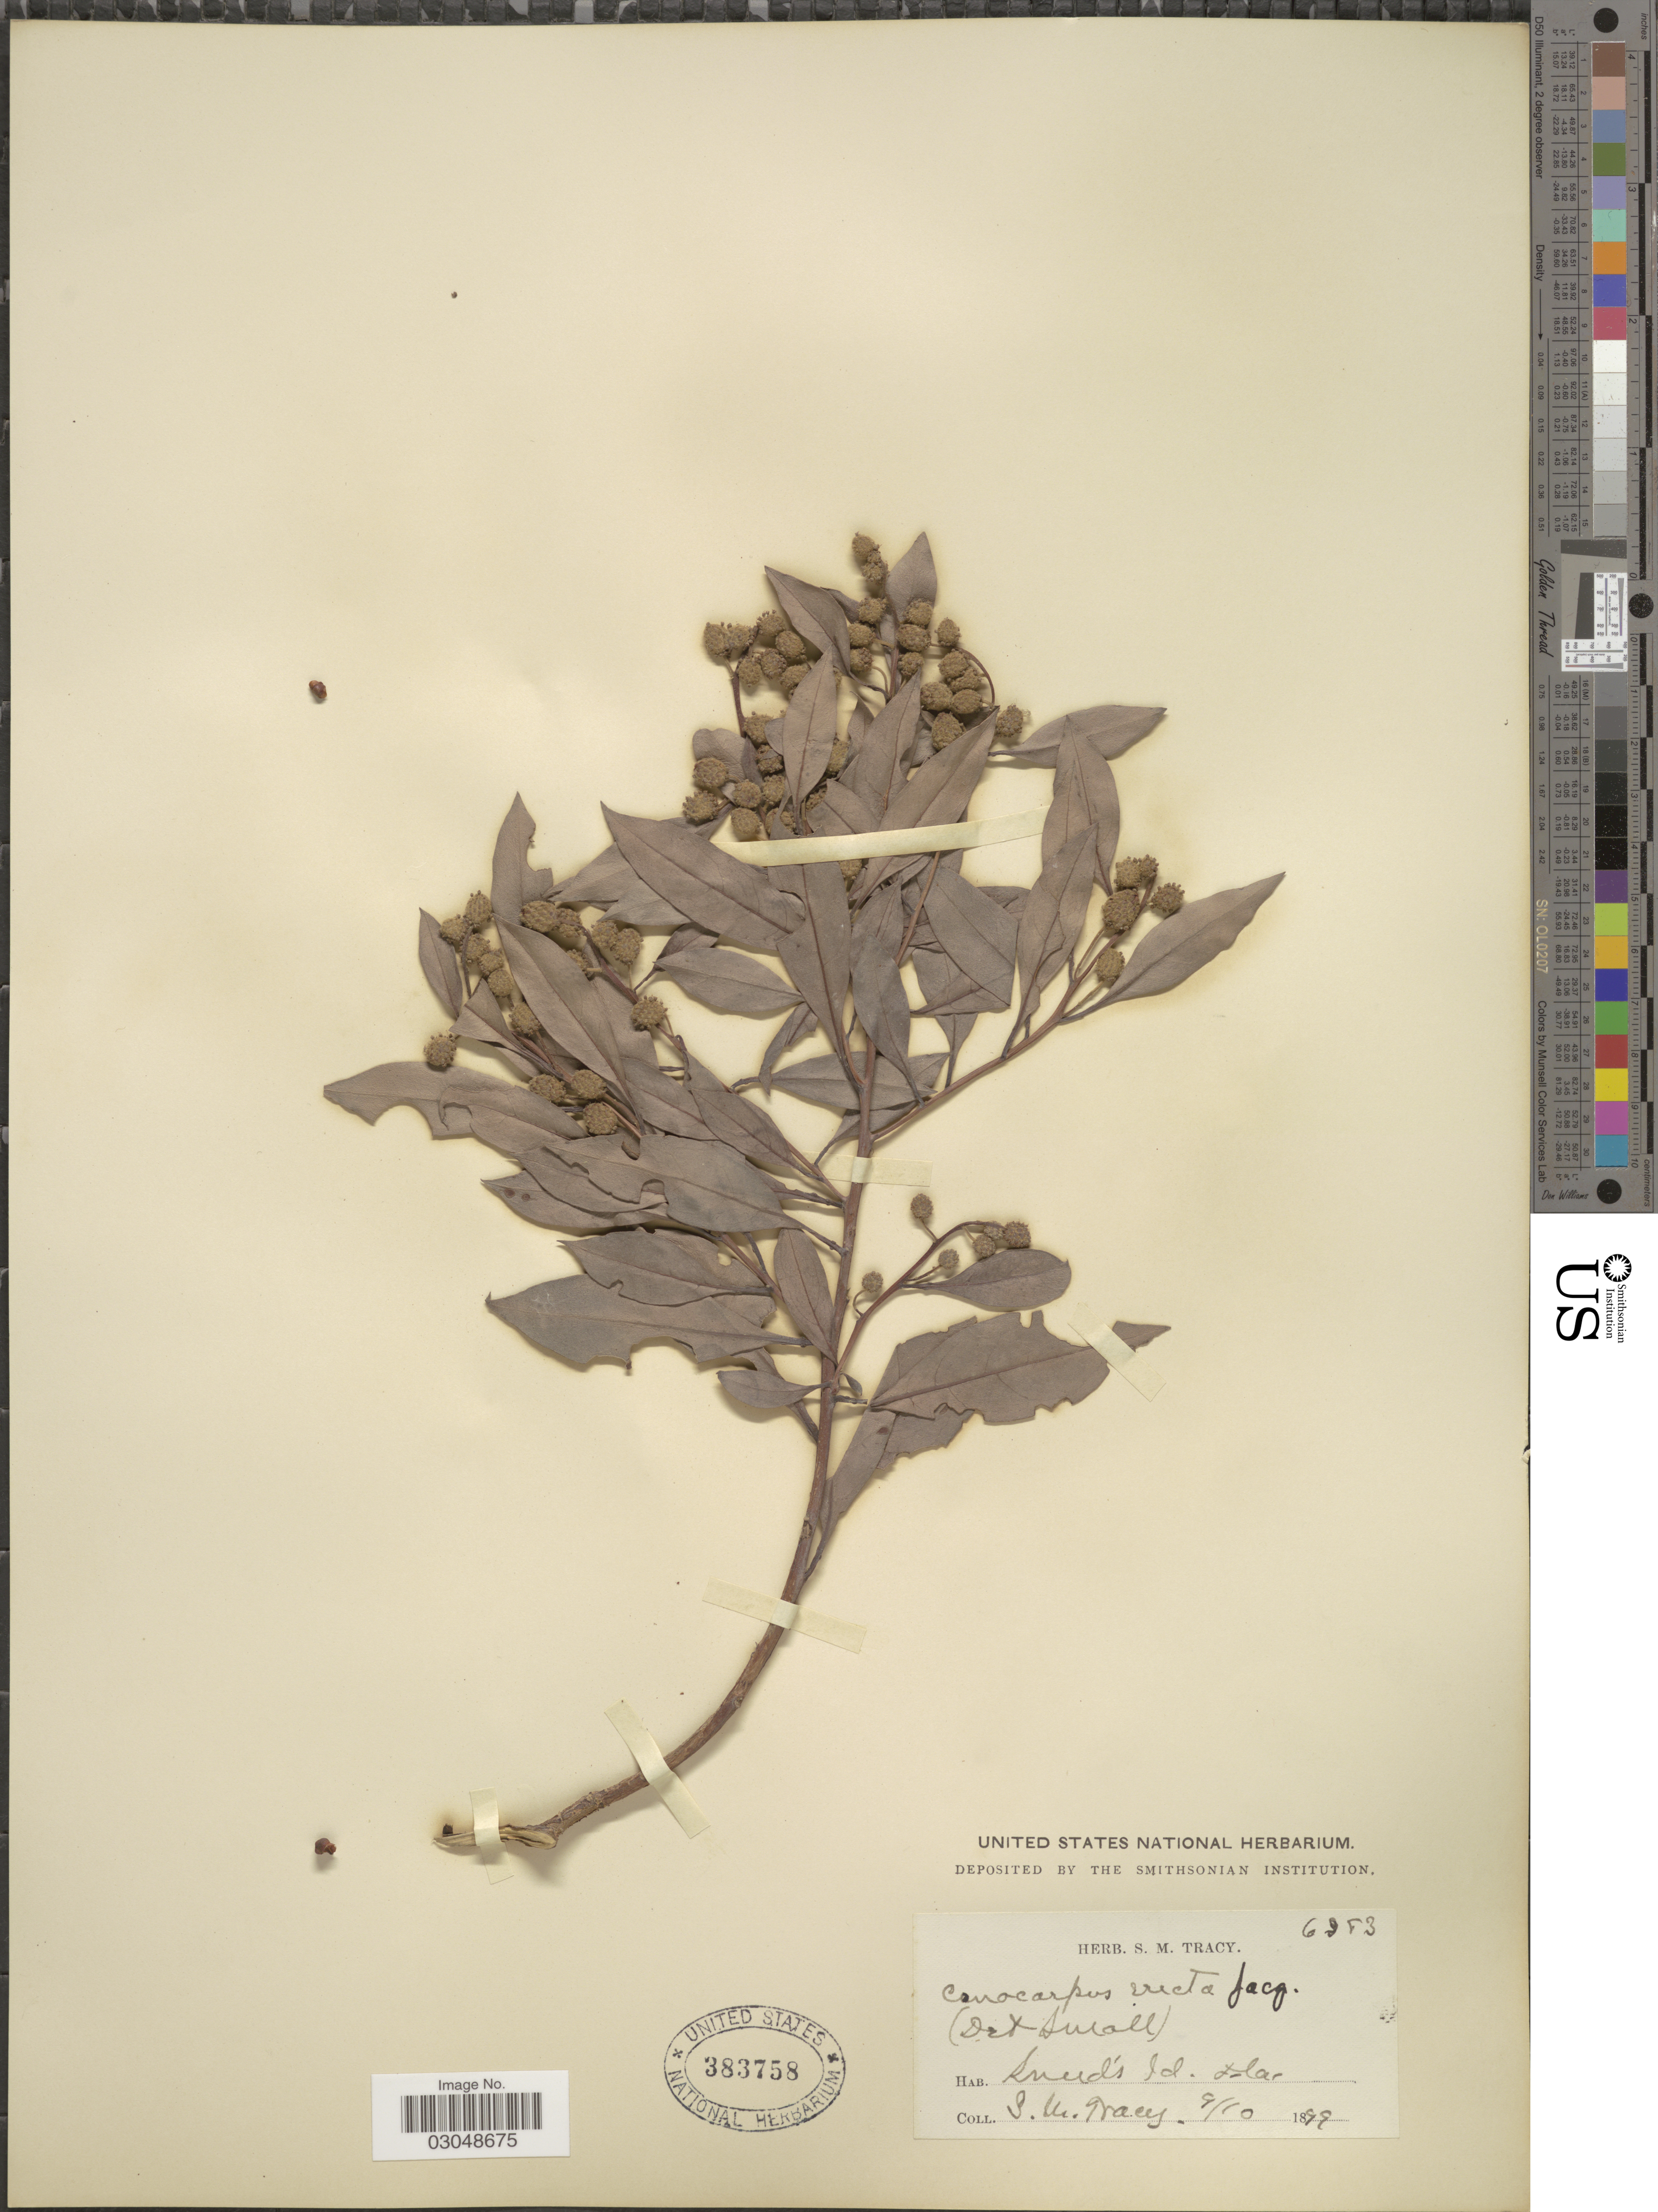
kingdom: Plantae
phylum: Tracheophyta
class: Magnoliopsida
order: Myrtales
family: Combretaceae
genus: Conocarpus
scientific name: Conocarpus erectus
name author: L.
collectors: S. M. Tracy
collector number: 6383*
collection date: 1899-09-10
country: United States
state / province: Florida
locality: Sneed's Id. Fla.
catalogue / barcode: US 383758